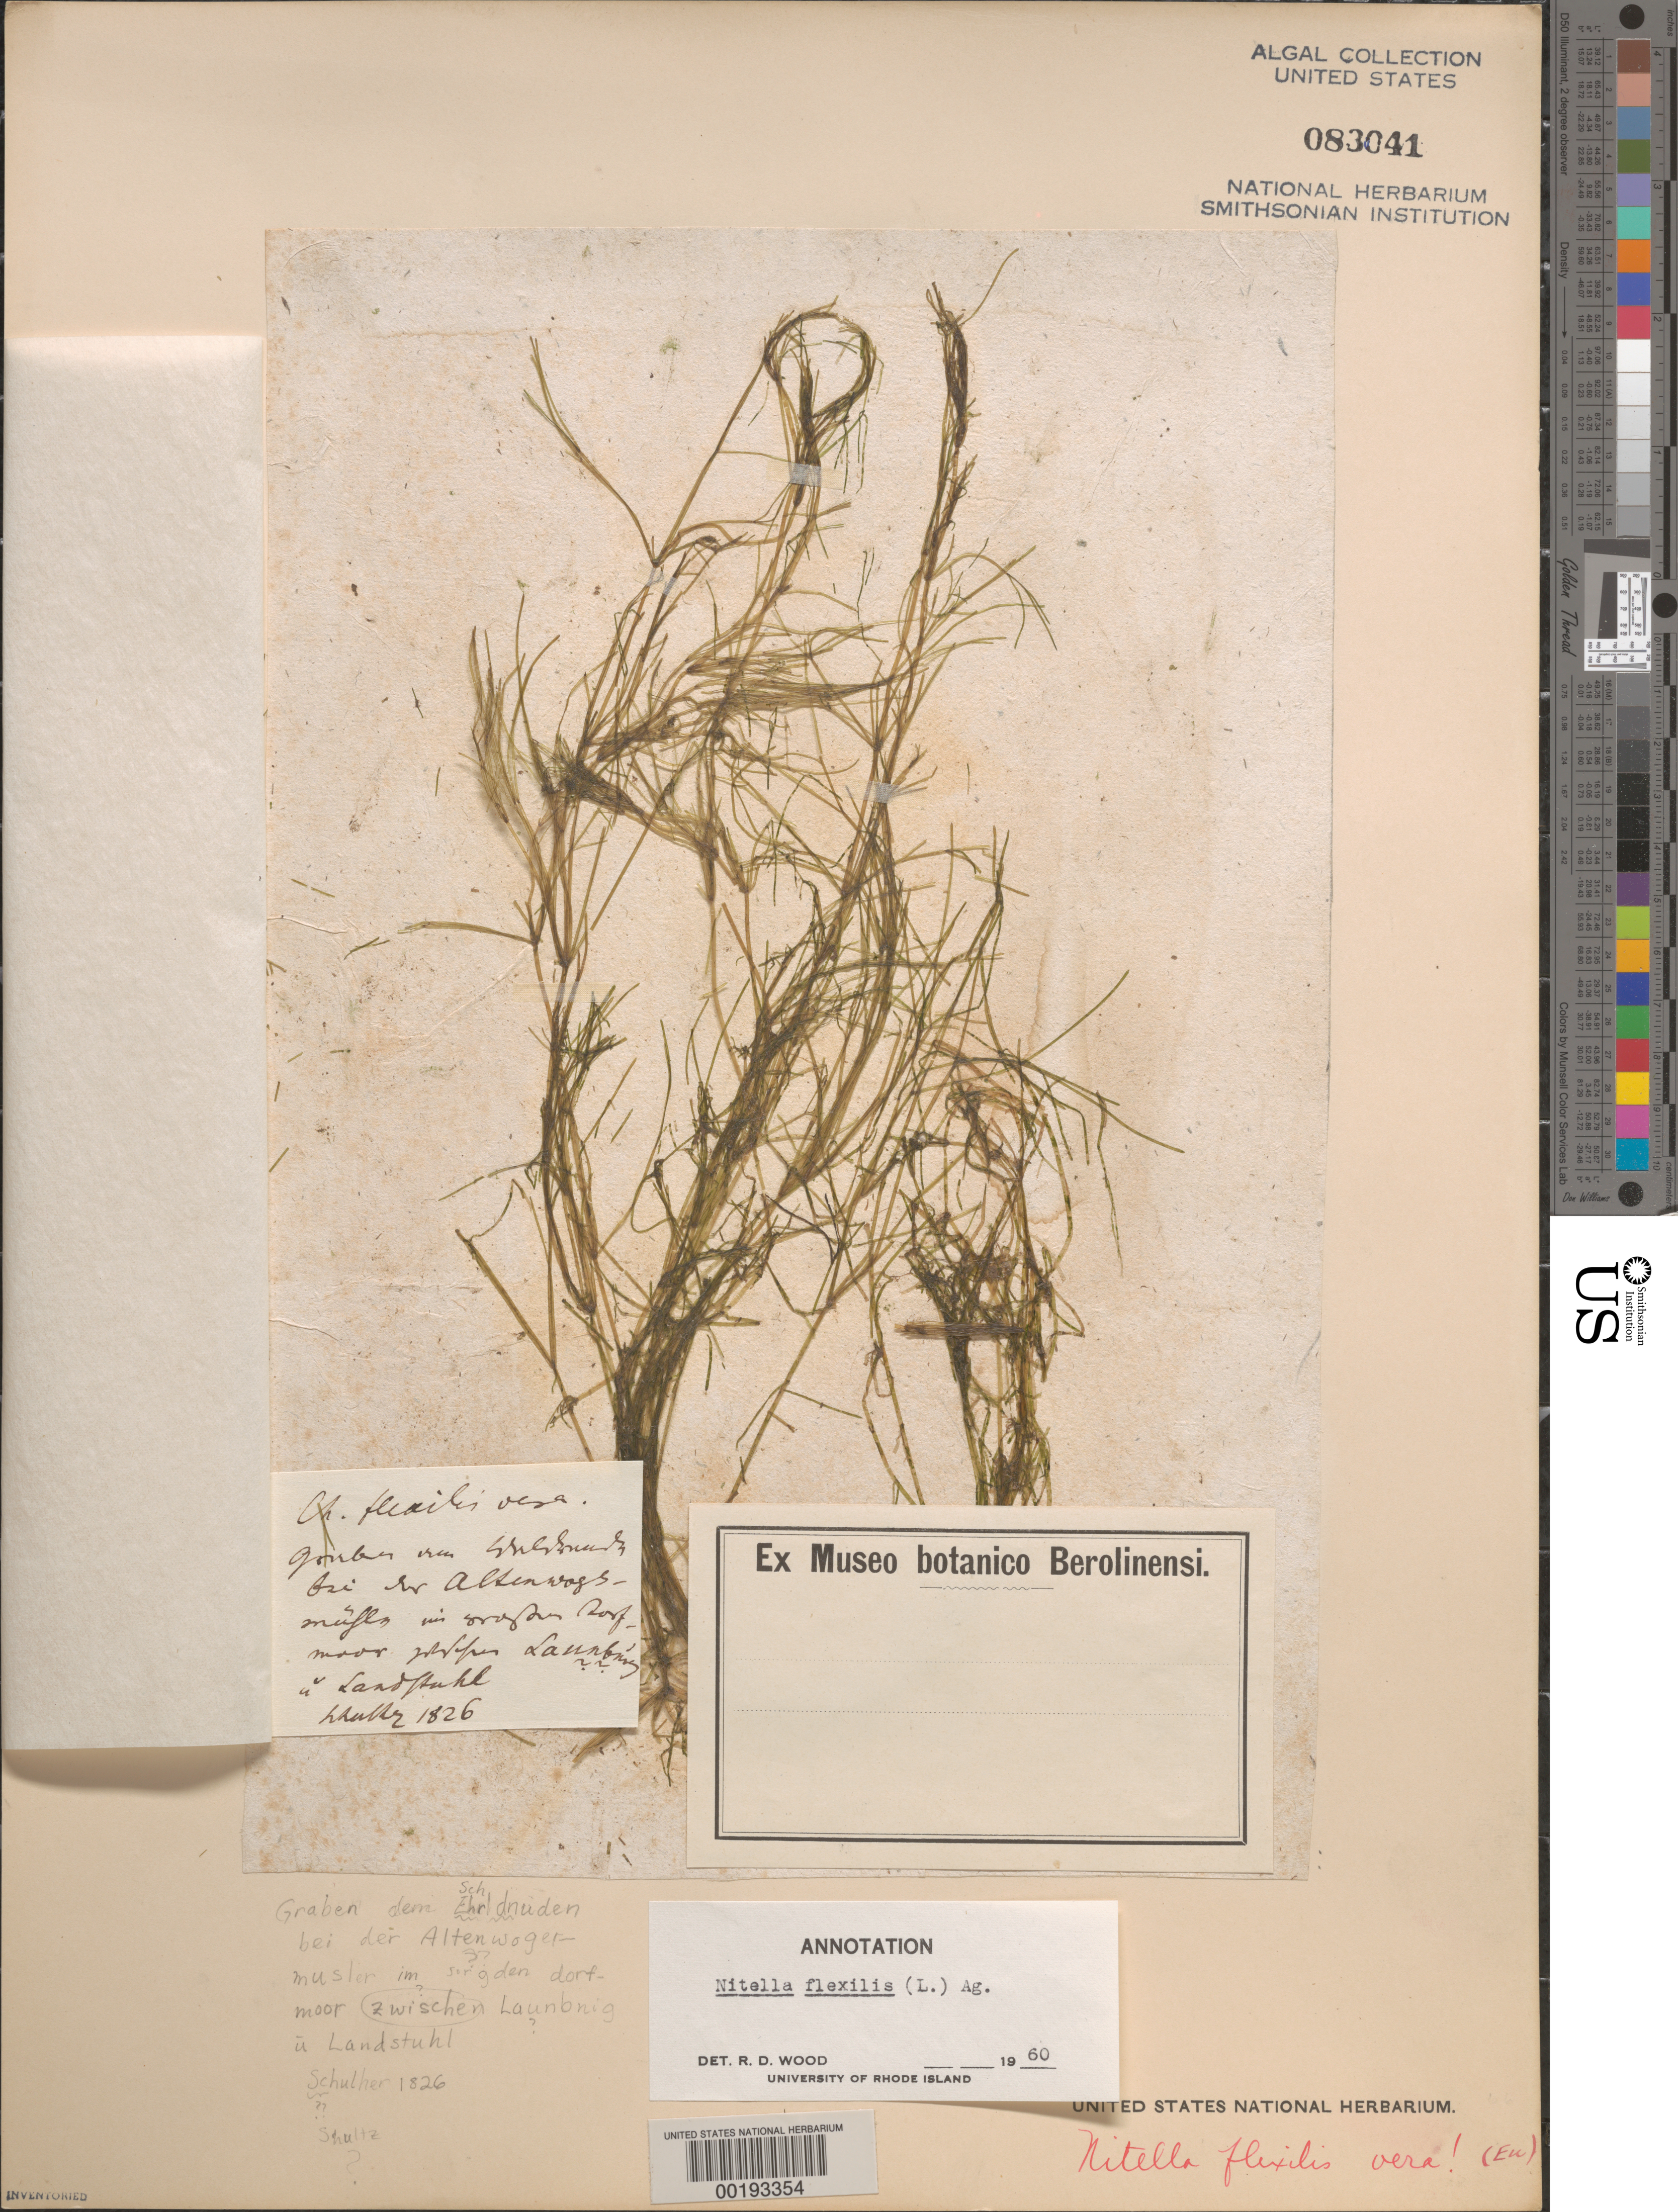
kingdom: Plantae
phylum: Charophyta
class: Charophyceae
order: Charales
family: Characeae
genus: Nitella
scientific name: Nitella flexilis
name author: (L.) C. Agardh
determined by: Wood, R. D.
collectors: -. Shultz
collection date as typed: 1826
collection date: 1826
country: Germany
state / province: Rhineland-Palatinate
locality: Between Launbnig and Landstuhl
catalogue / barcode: US 83041